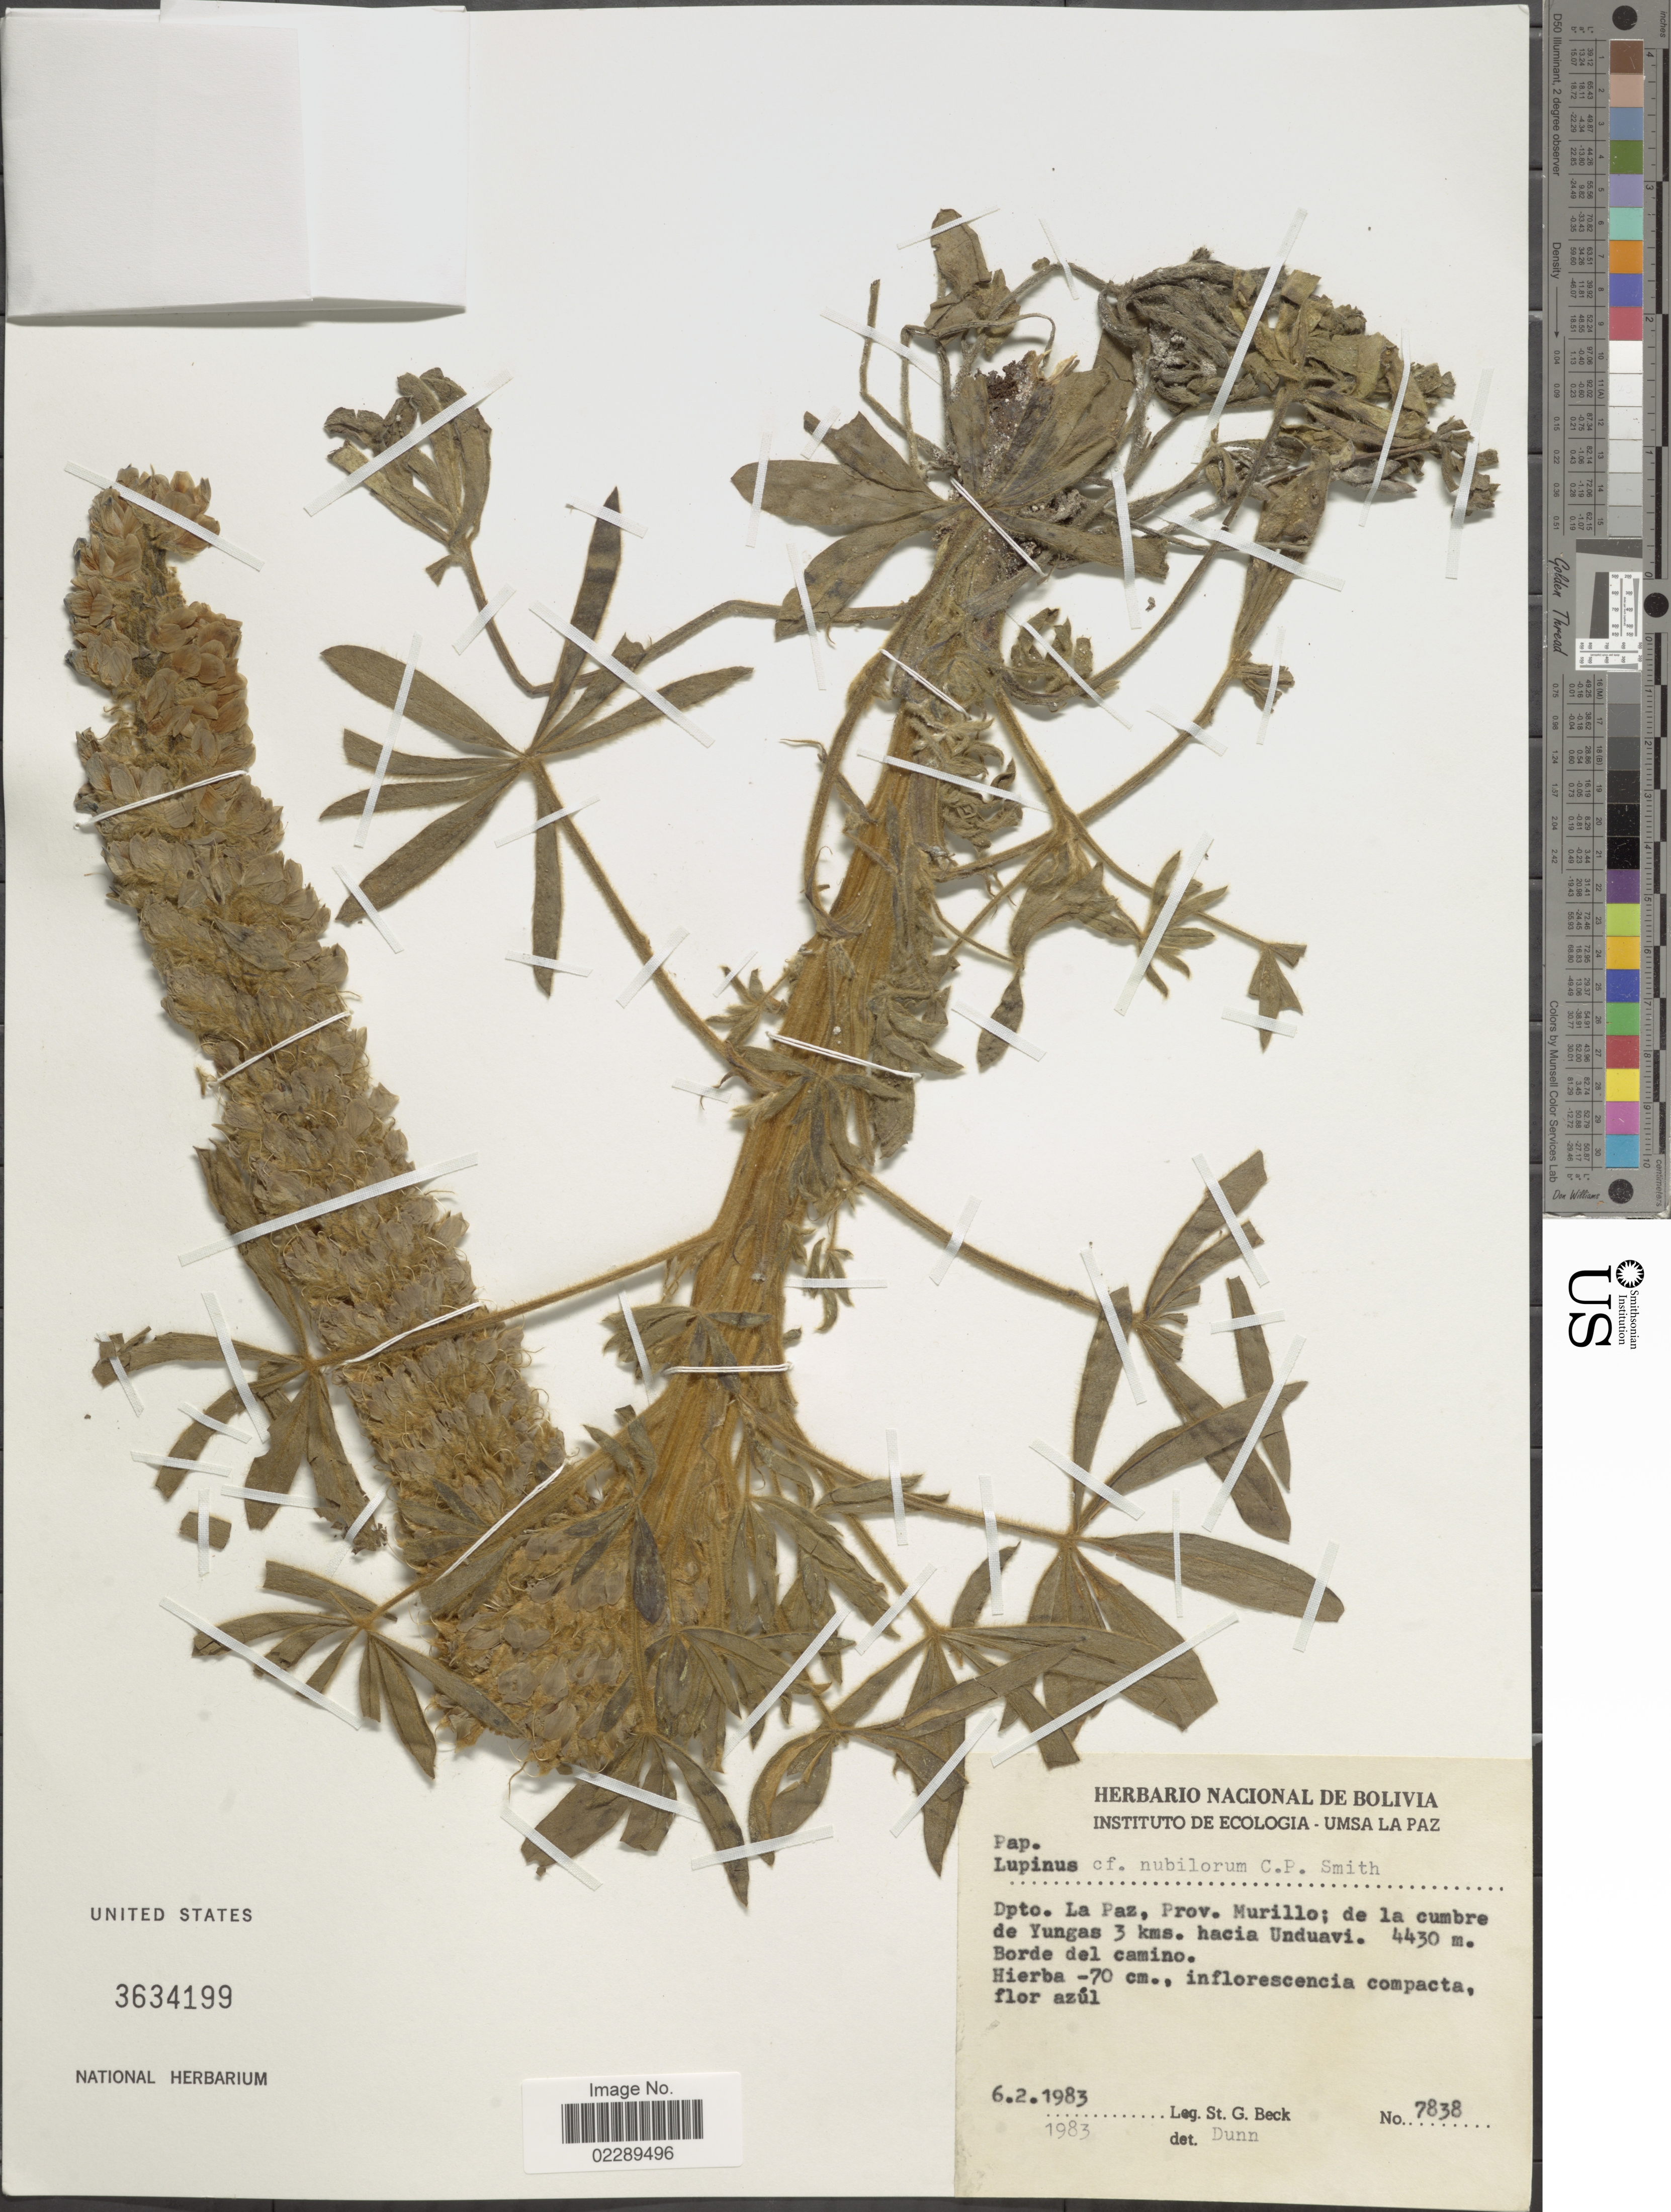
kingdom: Plantae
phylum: Tracheophyta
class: Magnoliopsida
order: Fabales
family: Fabaceae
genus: Lupinus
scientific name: Lupinus nubilorum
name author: C.P. Sm.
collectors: S. G. Beck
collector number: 7838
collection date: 1983-02-06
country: Bolivia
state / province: La Paz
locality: Dpto. La Paz, Prov. Murillo; de la cumbre de Yungas 3 kms. hacia Unduavi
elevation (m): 4430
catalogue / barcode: US 3634199